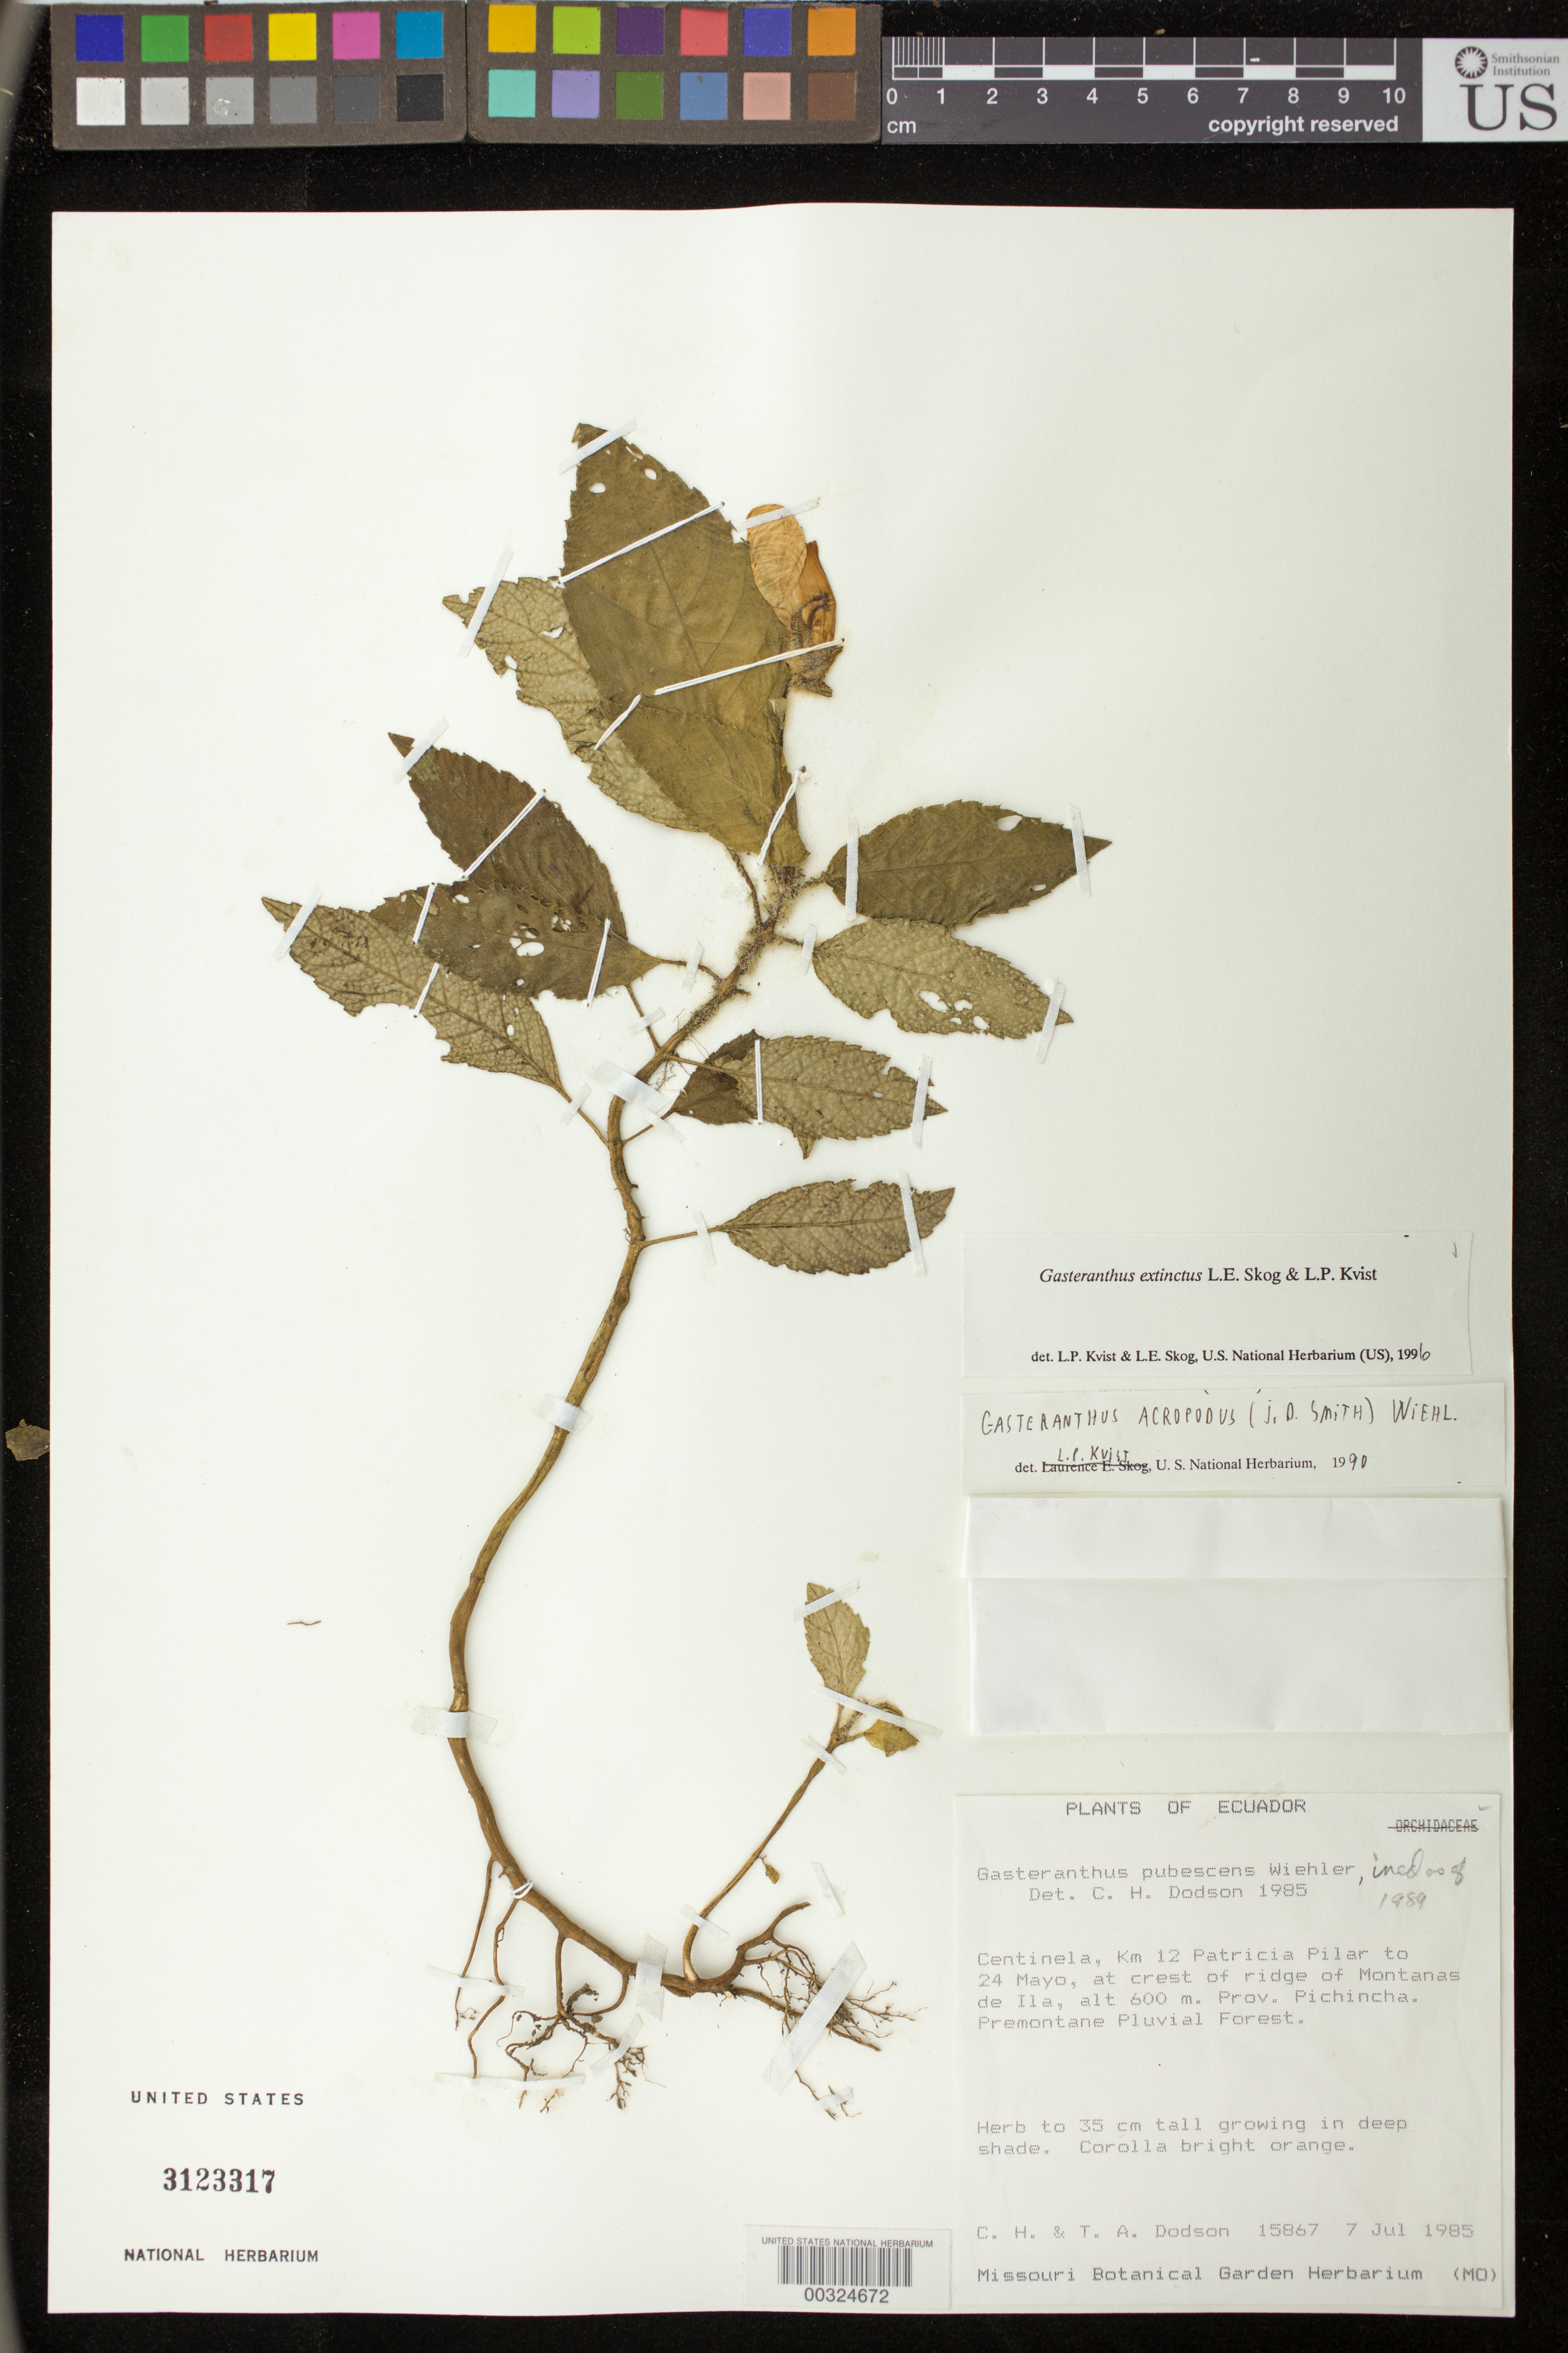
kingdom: Plantae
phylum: Tracheophyta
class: Magnoliopsida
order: Lamiales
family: Gesneriaceae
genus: Gasteranthus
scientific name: Gasteranthus extinctus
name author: L.E. Skog & L.P. Kvist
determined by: Skog, Laurence E.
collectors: C. H. Dodson & T. A. Dodson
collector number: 15867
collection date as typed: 07 Jul 1985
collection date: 1985-07-07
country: Ecuador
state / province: Pichincha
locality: Centinela, km 12 Patricia Pilar to 24 Mayo, at crest of ridge of Montanas de Ila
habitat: Premontane pluvial forest; growing in deep shade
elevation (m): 600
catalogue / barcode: US 3123317